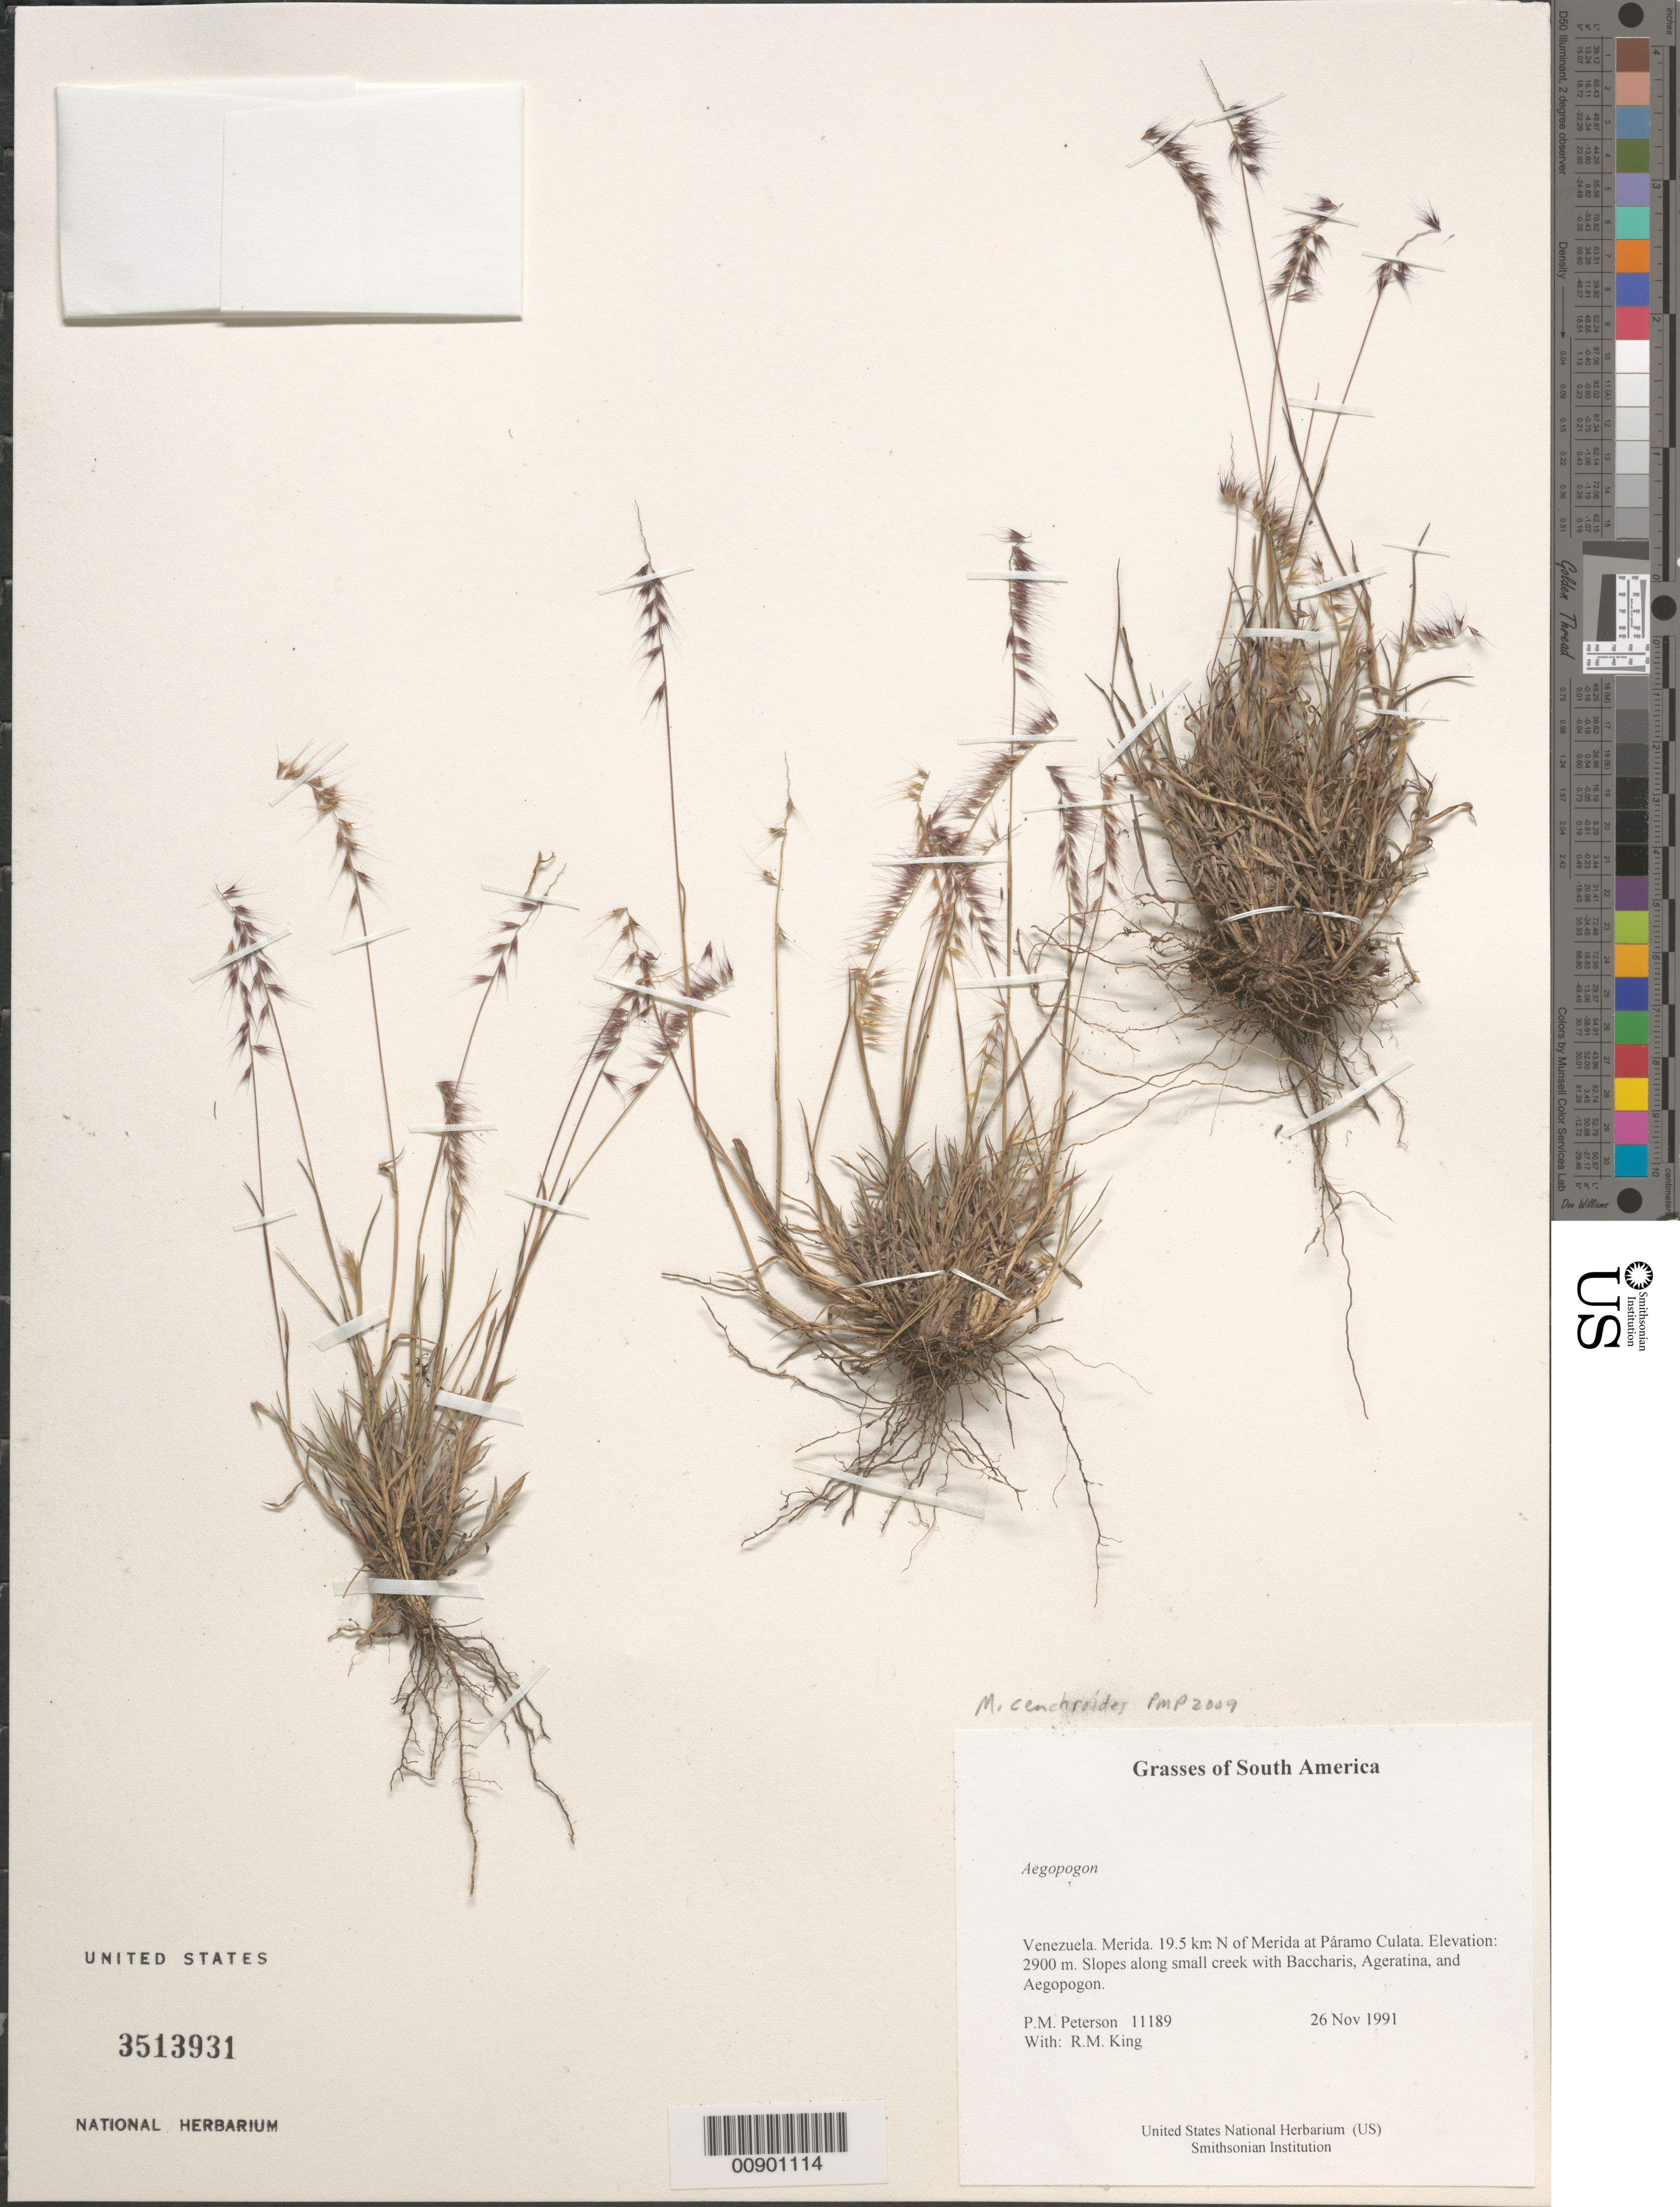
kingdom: Plantae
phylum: Tracheophyta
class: Liliopsida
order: Poales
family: Poaceae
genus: Muhlenbergia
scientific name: Muhlenbergia cenchroides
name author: (Humb. & Bonpl. ex Willd.) P.M. Peterson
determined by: Peterson, Paul M., (BOT), Smithsonian Institution - National Museum of Natural History (UNITED STATES)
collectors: P. M. Peterson & R. M. King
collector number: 11189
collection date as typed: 26 Nov 1991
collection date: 1991-11-26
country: Venezuela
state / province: Mérida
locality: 19.5 km N of Merida at Páramo Culata.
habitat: Slopes along small creek with Baccharis, Ageratina, and Aegopogon.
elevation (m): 2900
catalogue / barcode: US 3513931